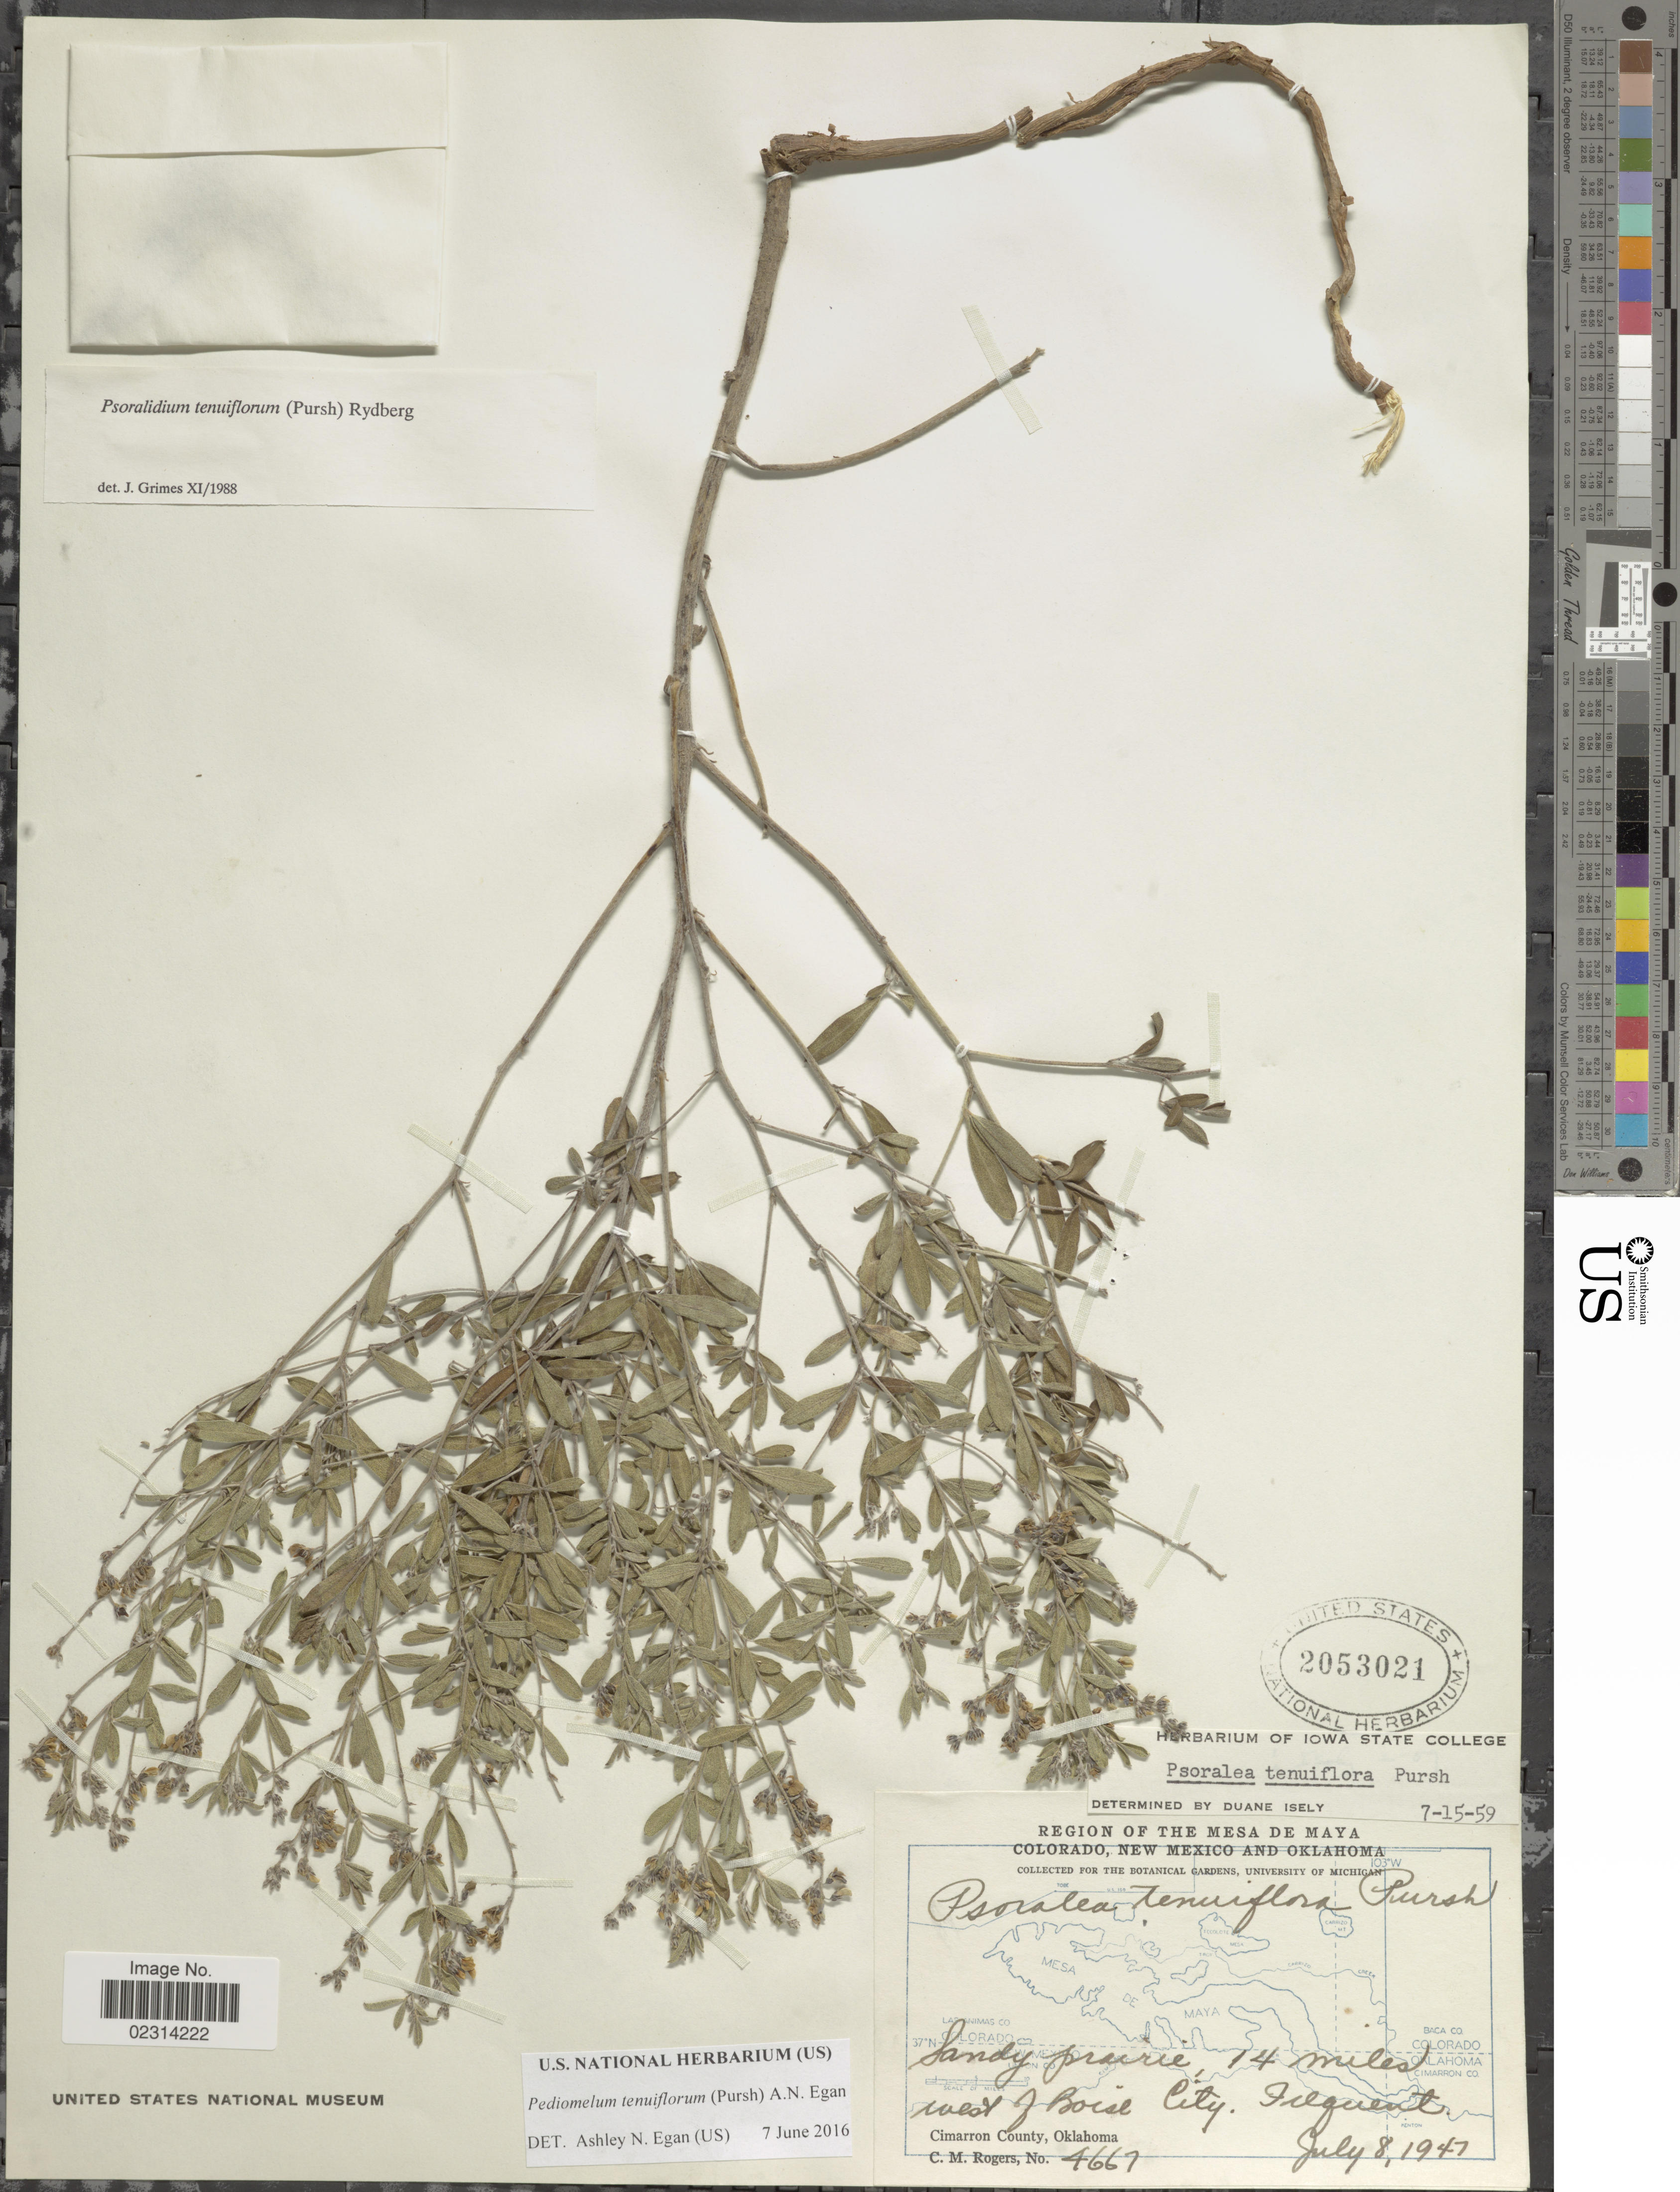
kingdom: Plantae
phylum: Tracheophyta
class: Magnoliopsida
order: Fabales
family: Fabaceae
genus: Psoralidium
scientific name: Psoralidium tenuiflorum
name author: (Pursh) Rydb.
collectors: C. M. Rogers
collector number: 4667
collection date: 1947-07-08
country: United States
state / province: Oklahoma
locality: Region of the Mesa de Maya. 14 miles west of Boise City. Cimarron County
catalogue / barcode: US 2053021